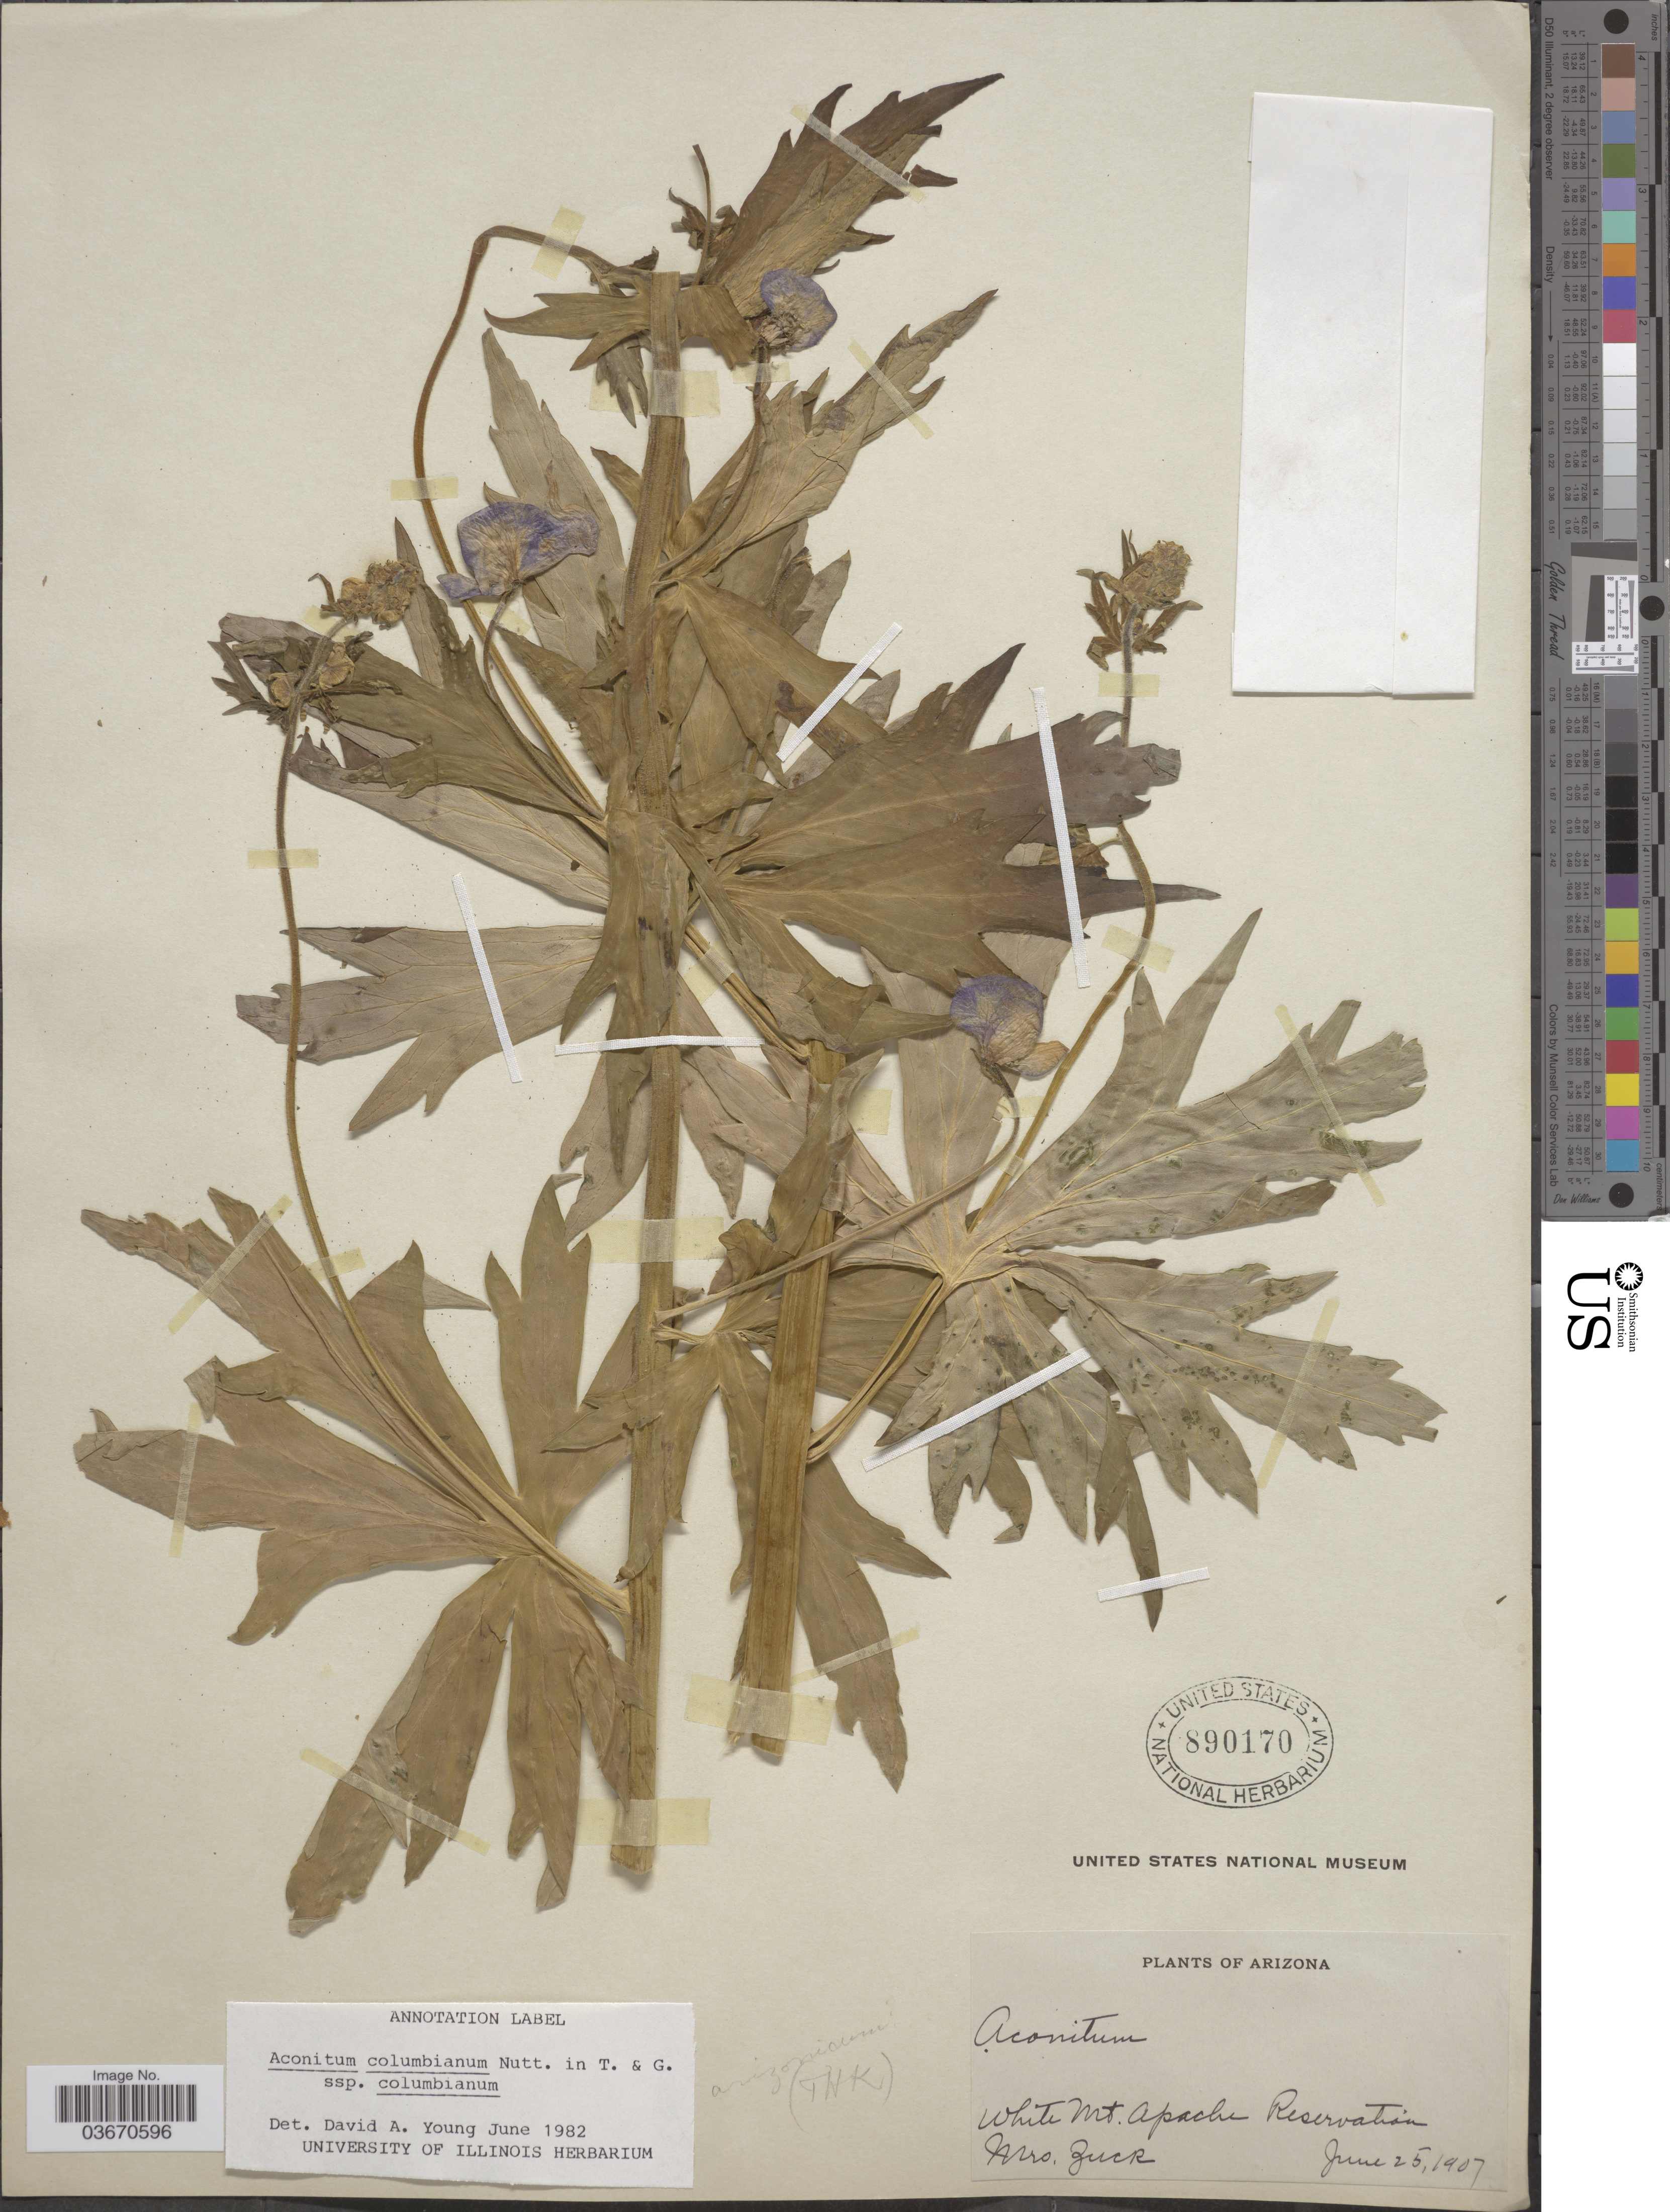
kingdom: Plantae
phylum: Tracheophyta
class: Magnoliopsida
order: Ranunculales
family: Ranunculaceae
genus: Aconitum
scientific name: Aconitum columbianum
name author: Nutt.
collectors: Zuck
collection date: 1907-06-25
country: United States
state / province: Arizona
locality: White Mt. Apache Reservation.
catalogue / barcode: US 890170